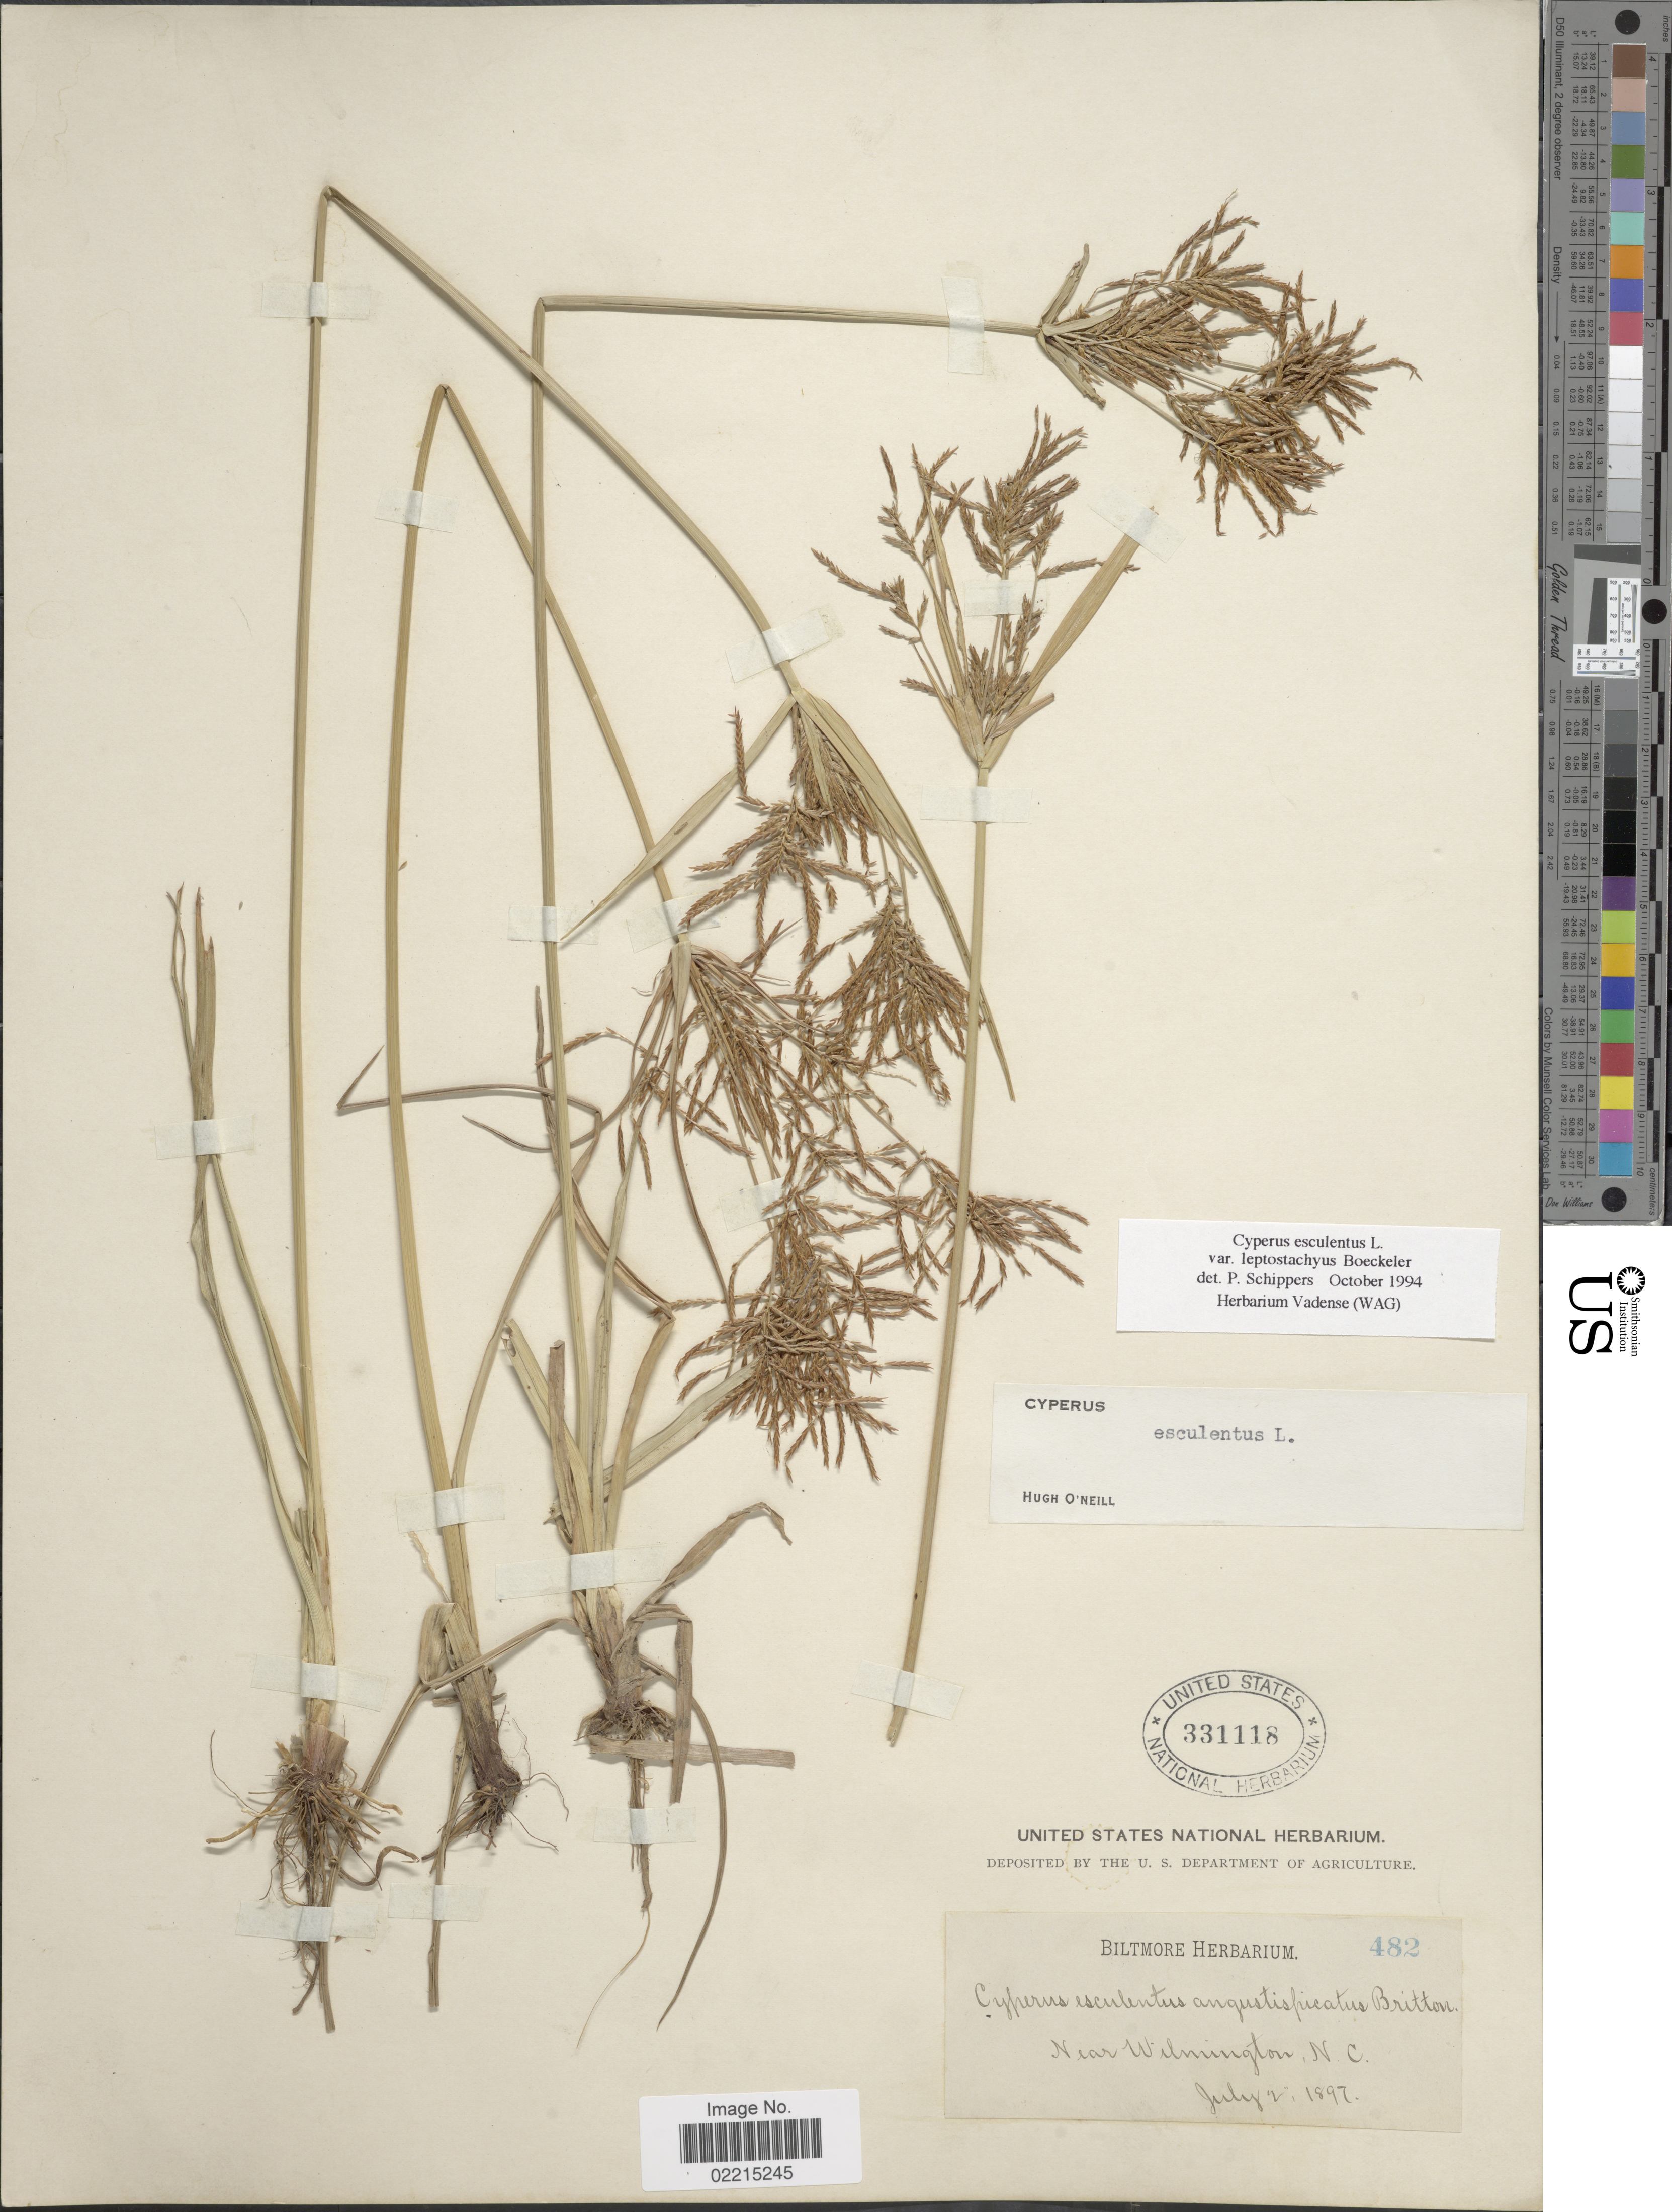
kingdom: Plantae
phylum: Tracheophyta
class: Liliopsida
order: Poales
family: Cyperaceae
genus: Cyperus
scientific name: Cyperus esculentus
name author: L.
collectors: ex herb. Biltmore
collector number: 482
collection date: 1897-07-02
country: United States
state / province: North Carolina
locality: Near Wilmington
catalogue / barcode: US 331118